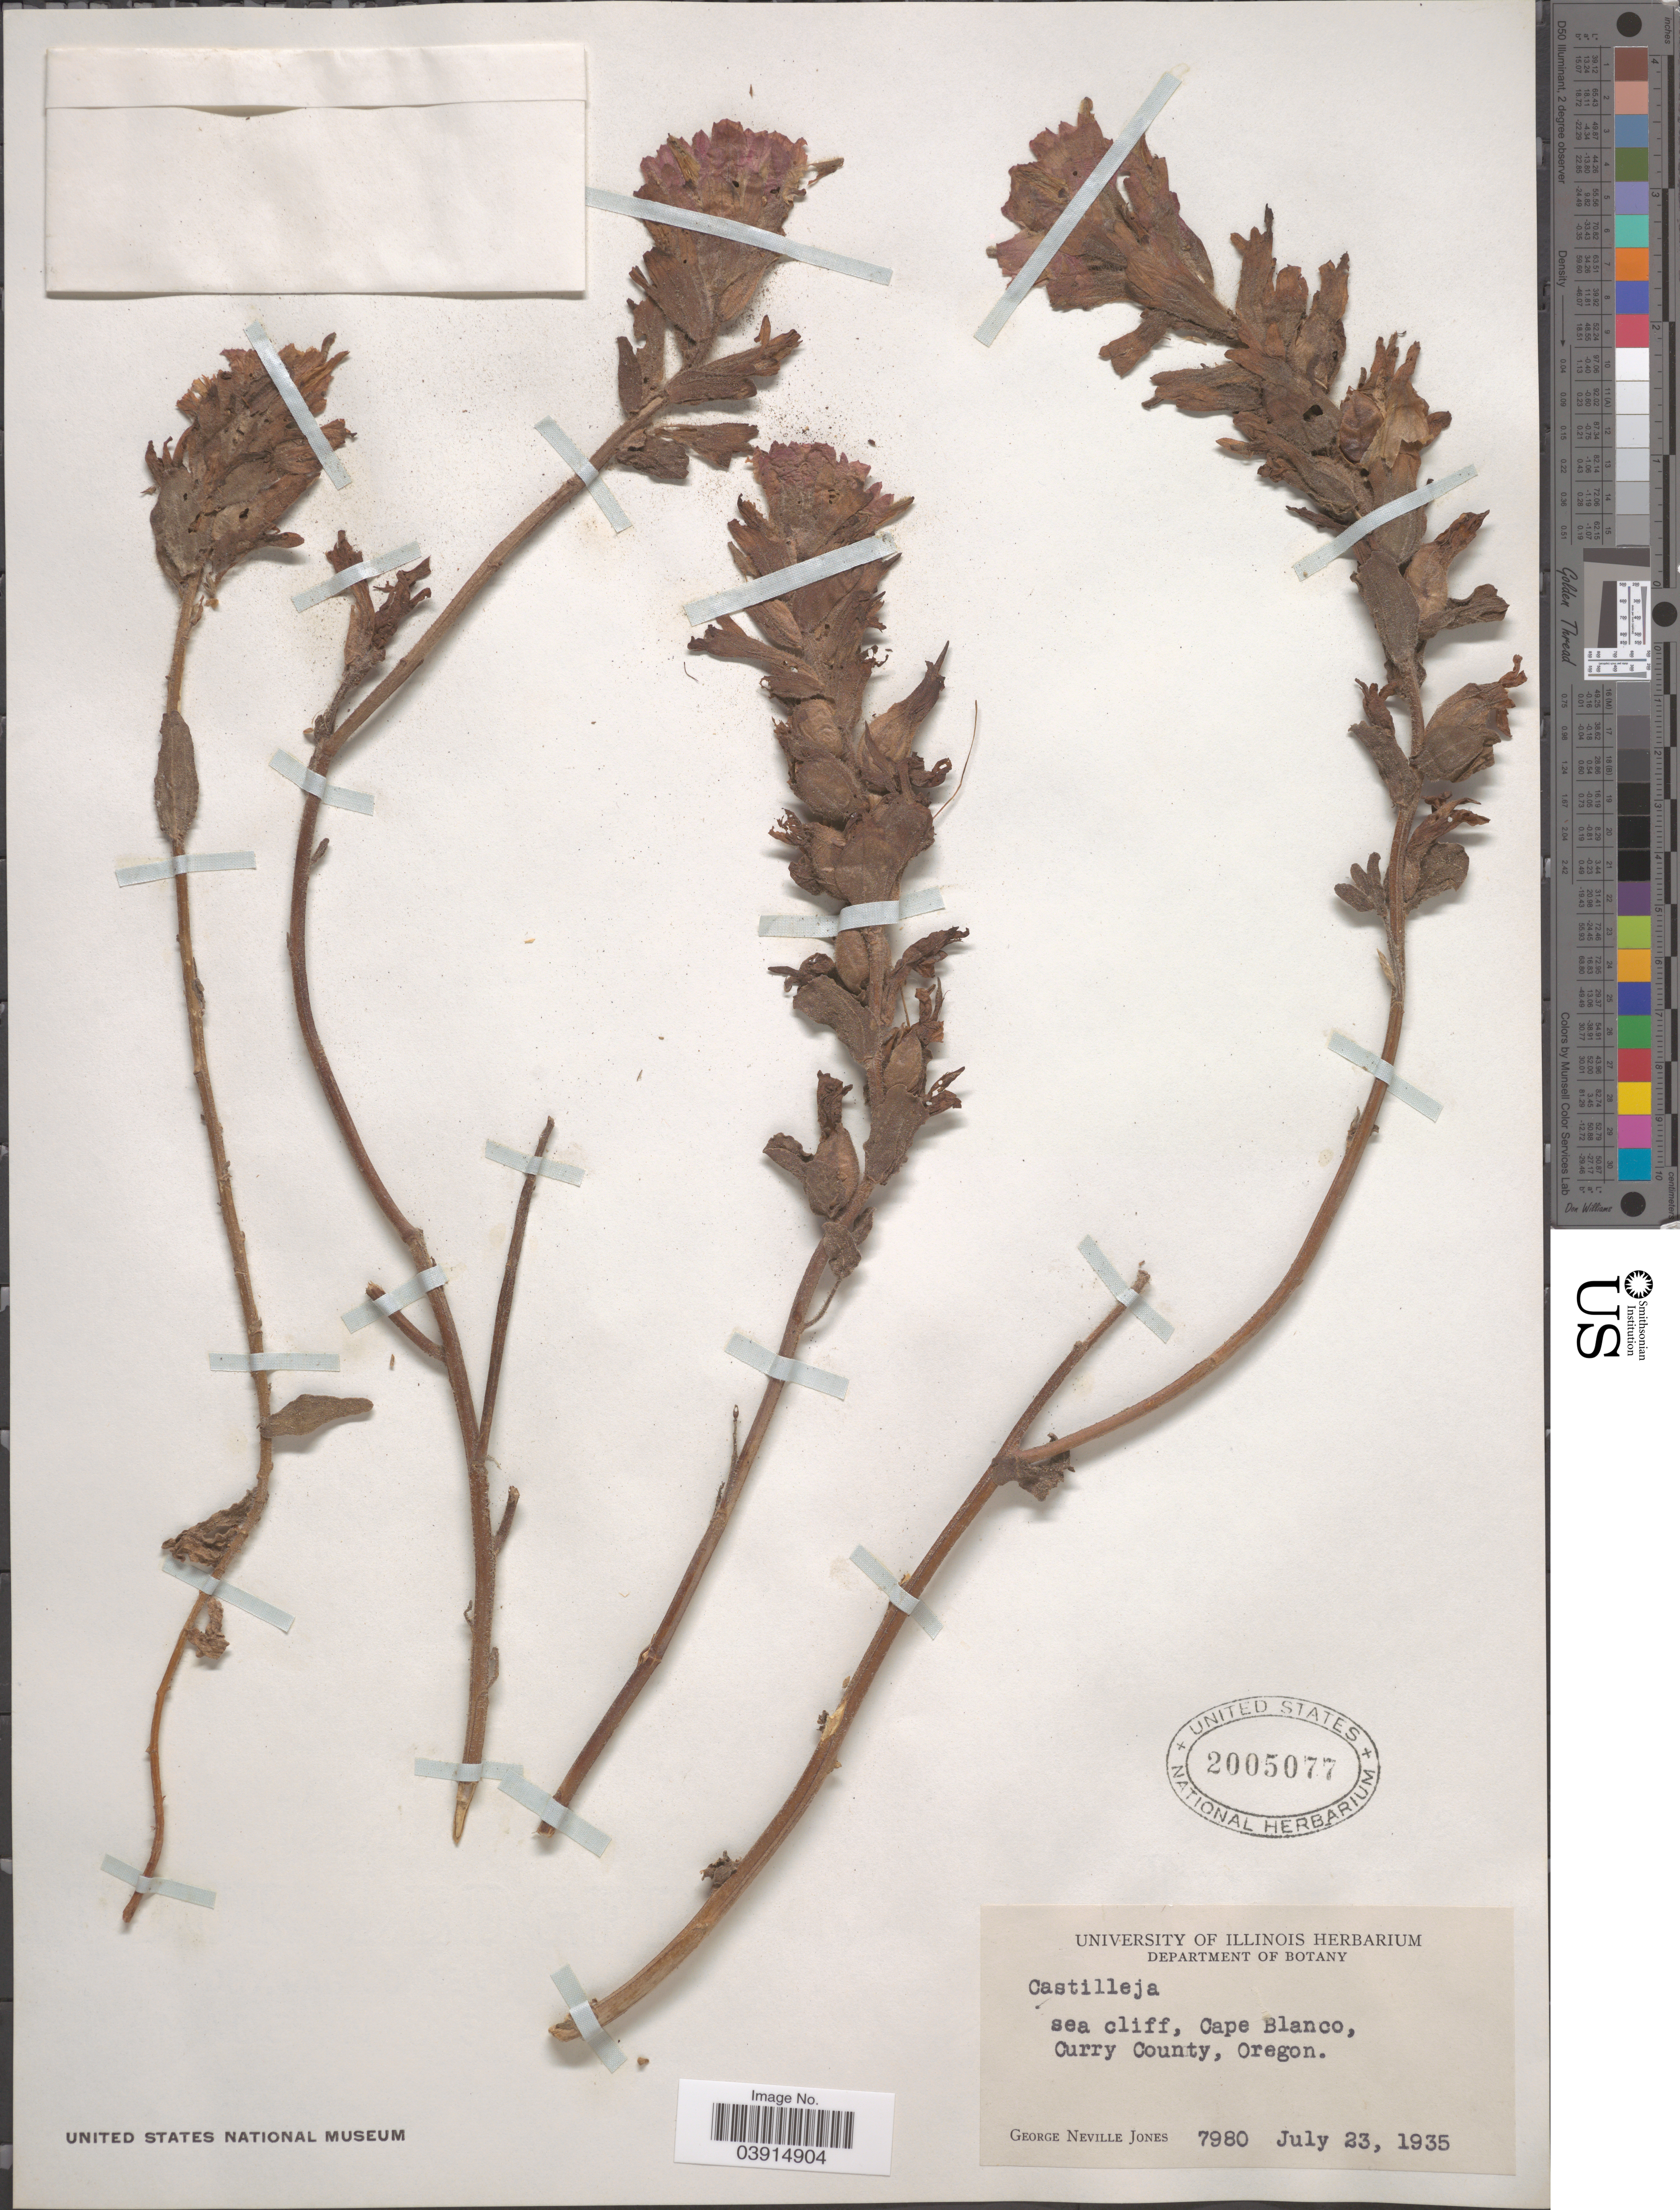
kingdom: Plantae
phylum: Tracheophyta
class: Magnoliopsida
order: Lamiales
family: Orobanchaceae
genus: Castilleja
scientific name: Castilleja sp.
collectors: G. N. Jones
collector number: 7980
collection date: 1935-07-23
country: United States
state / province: Oregon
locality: Sea cliff, Cape Blanco, Curry County.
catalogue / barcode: US 2005077